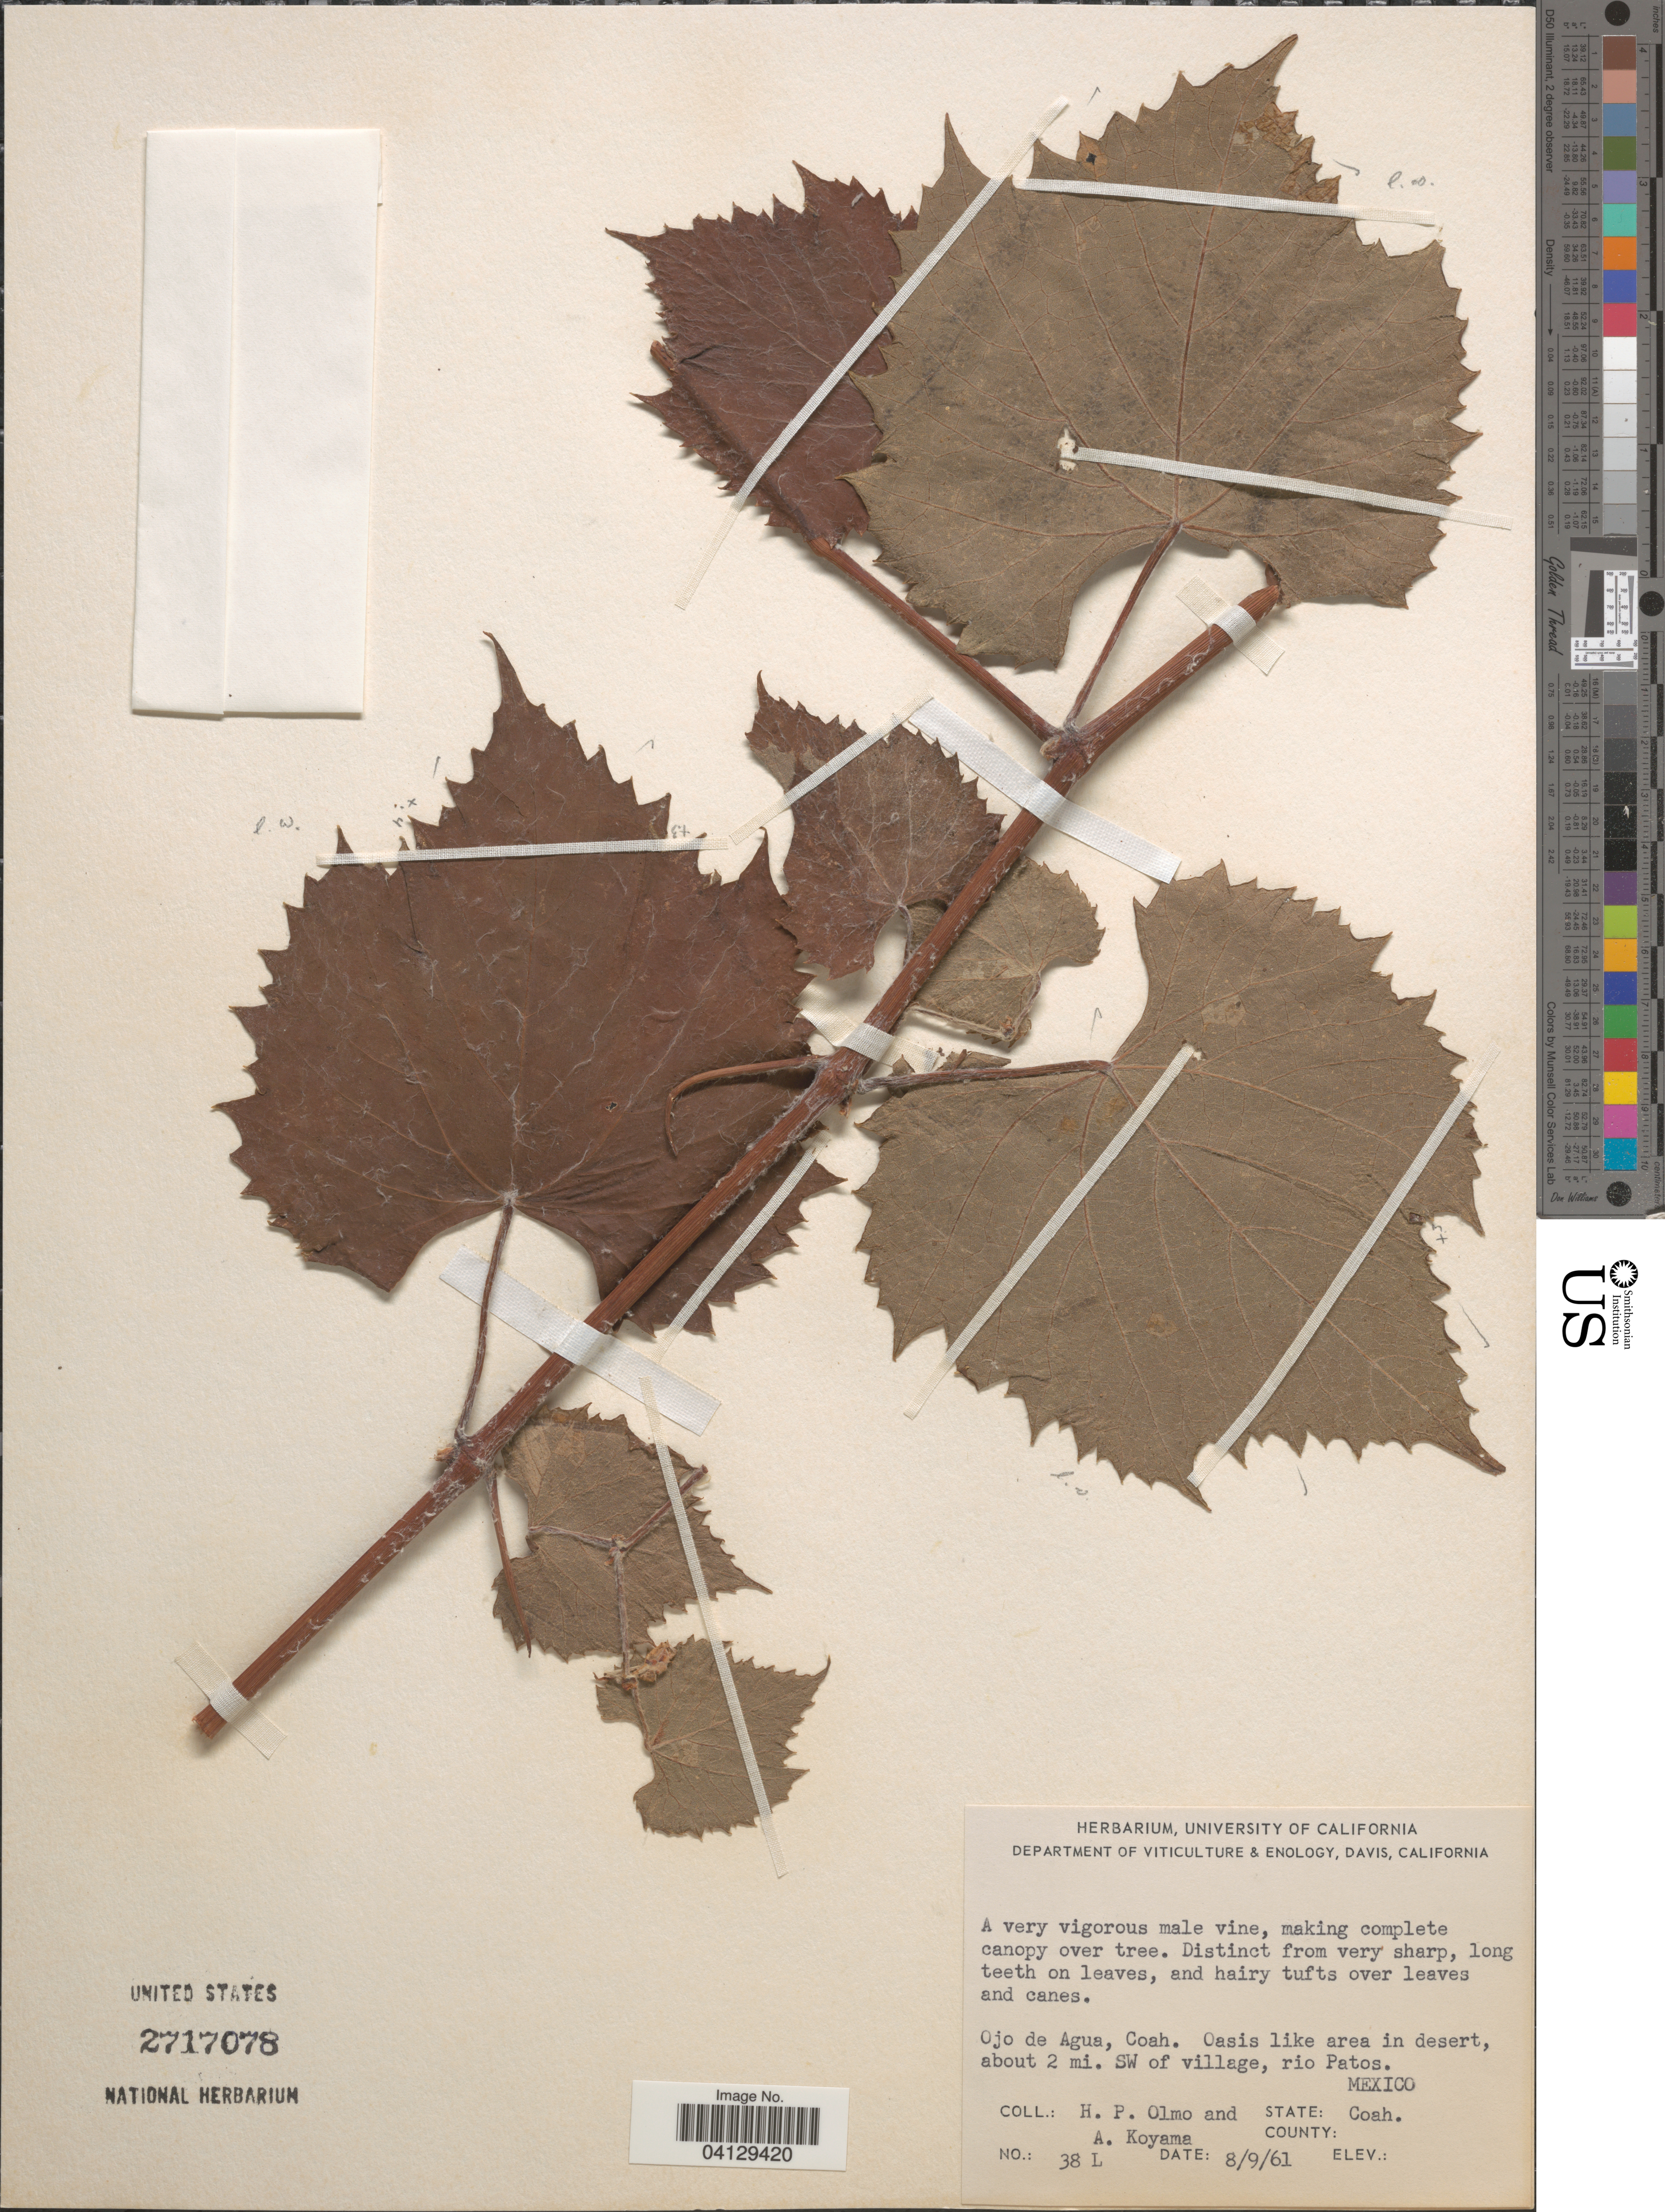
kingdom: Plantae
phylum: Tracheophyta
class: Magnoliopsida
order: Vitales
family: Vitaceae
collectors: H. Olmo & A. Koyama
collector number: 38L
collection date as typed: Transcribed d/m/y: 9/8/61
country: Mexico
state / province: Coahuila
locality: Ojo de Agua. Oasis like area in desert, about 2 mi. SW of village, rio Patos.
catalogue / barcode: US 2717078